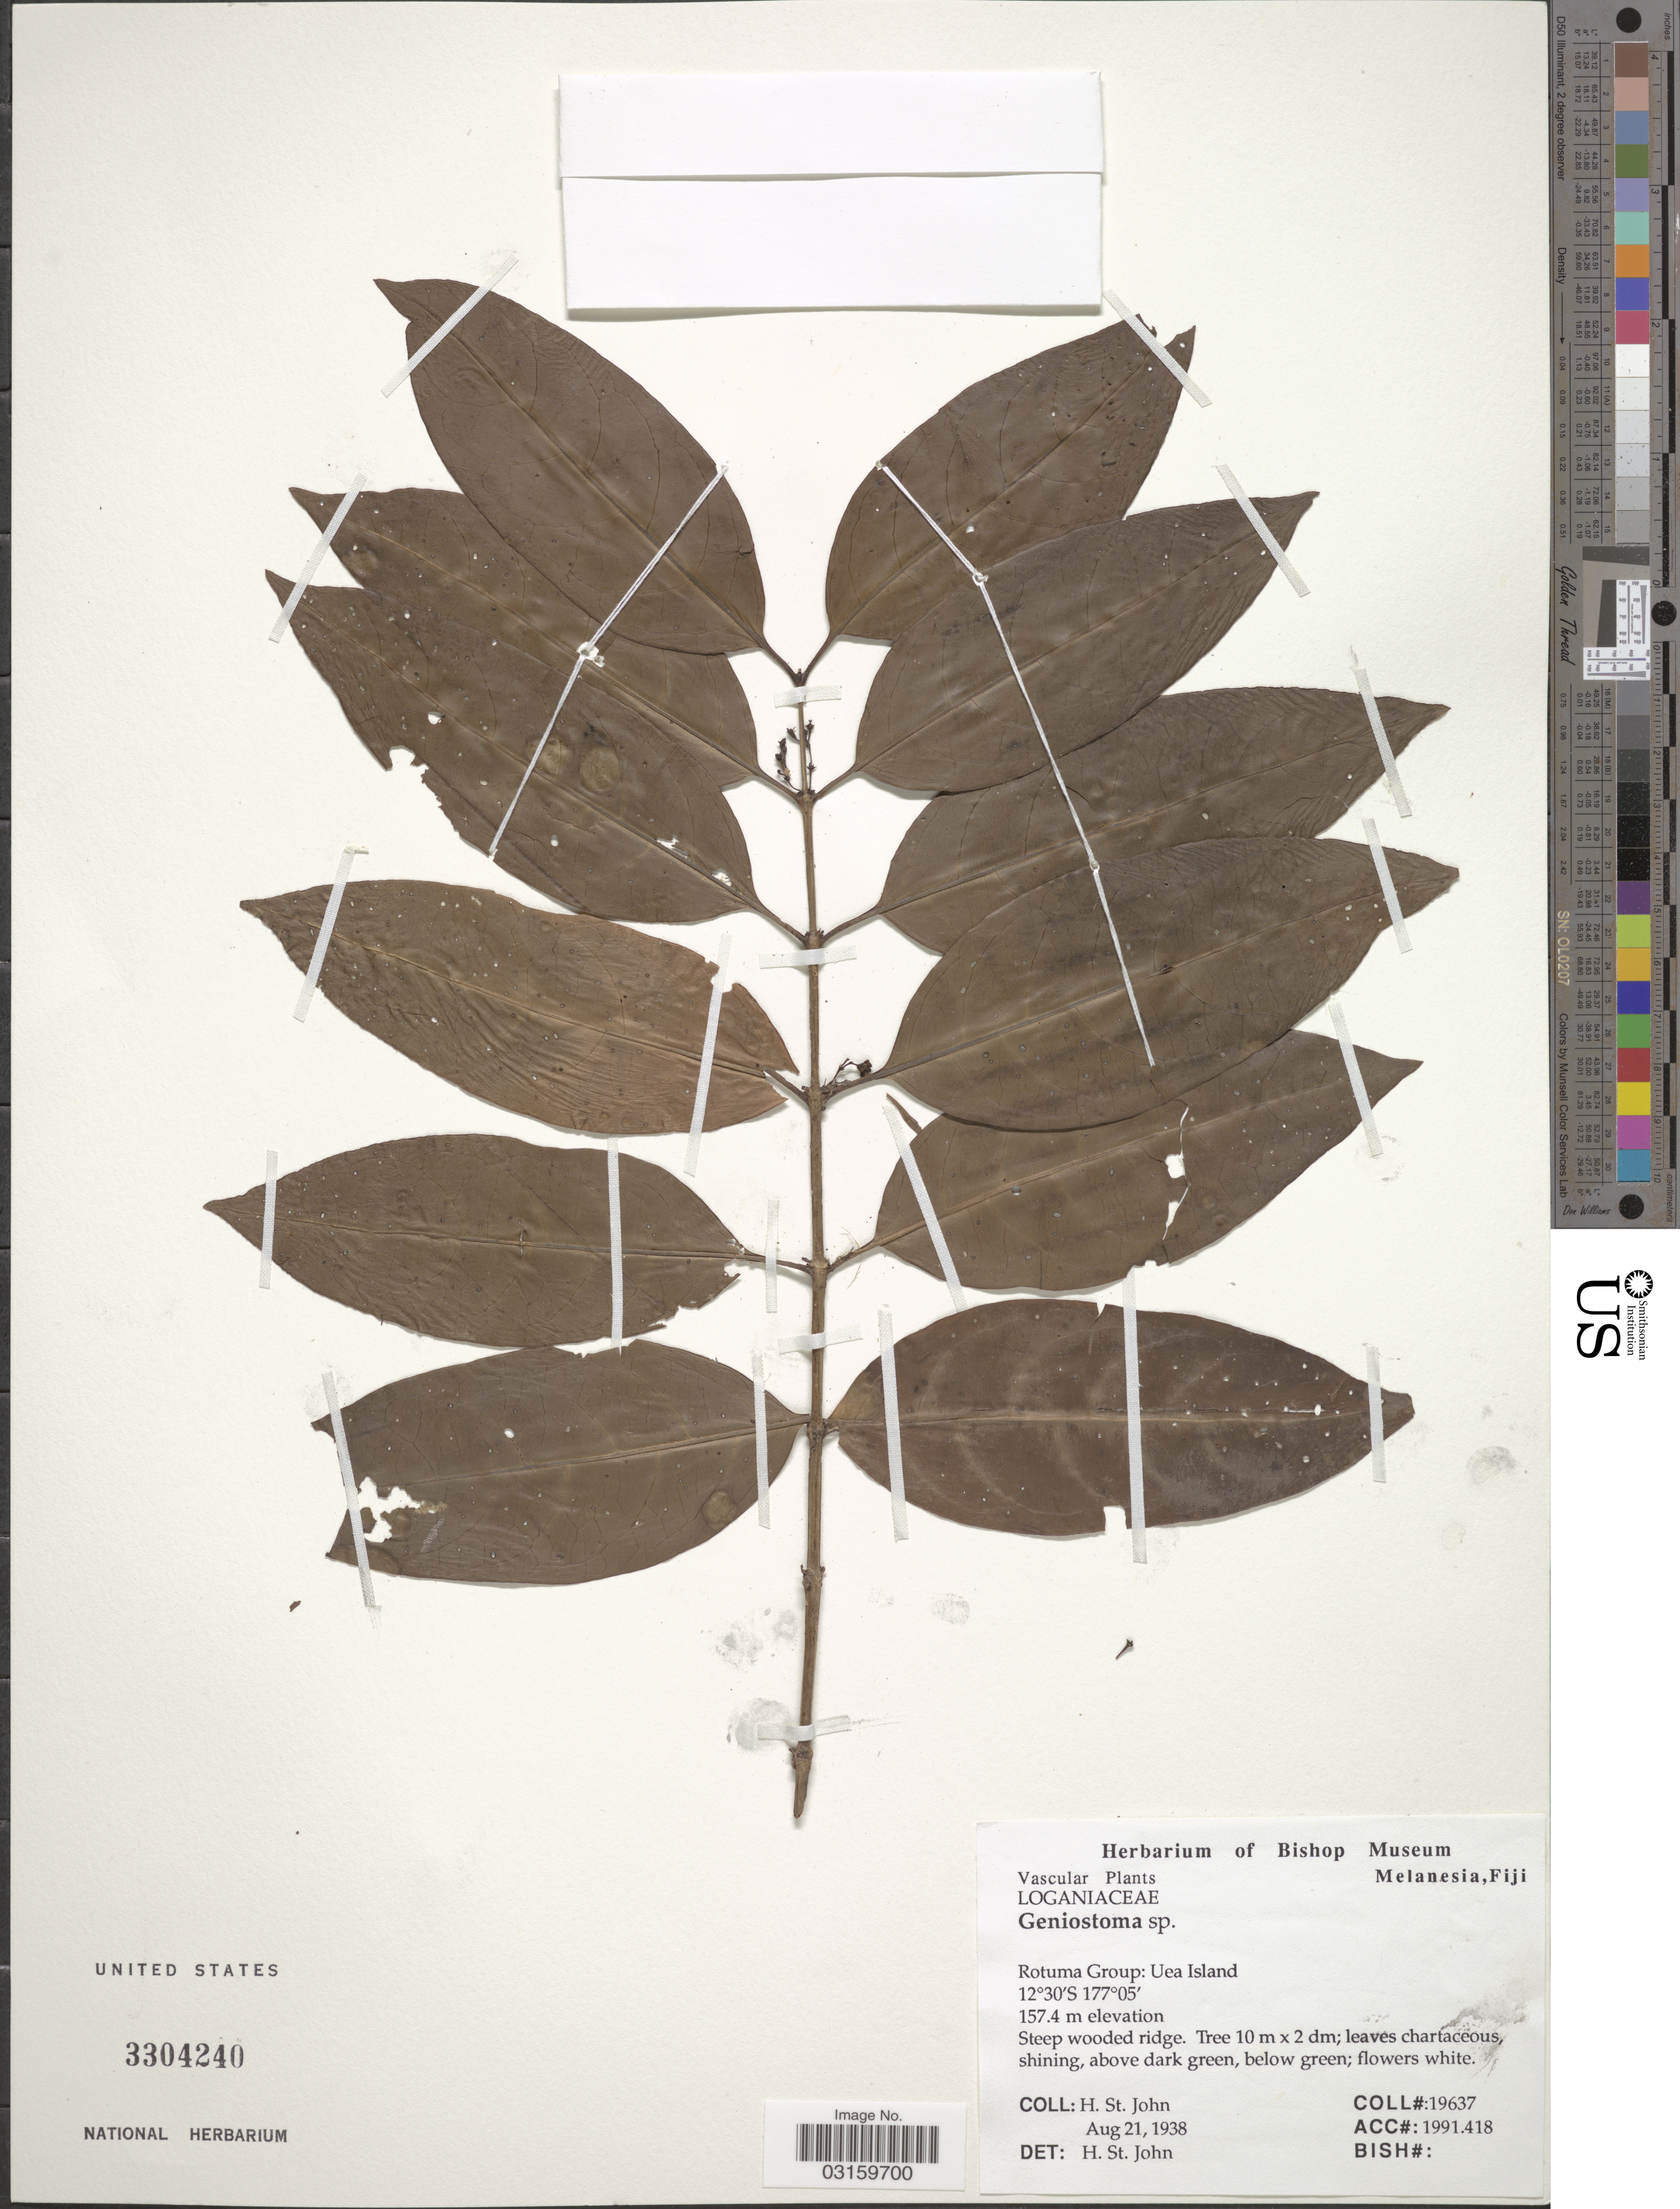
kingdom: Plantae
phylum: Tracheophyta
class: Magnoliopsida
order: Gentianales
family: Loganiaceae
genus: Geniostoma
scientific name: Geniostoma sp.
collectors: H. St. John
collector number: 19637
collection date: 1938-08-21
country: Fiji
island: Uea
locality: Rotuma Group: Uea Island.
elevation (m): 157.4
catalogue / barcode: US 3304240